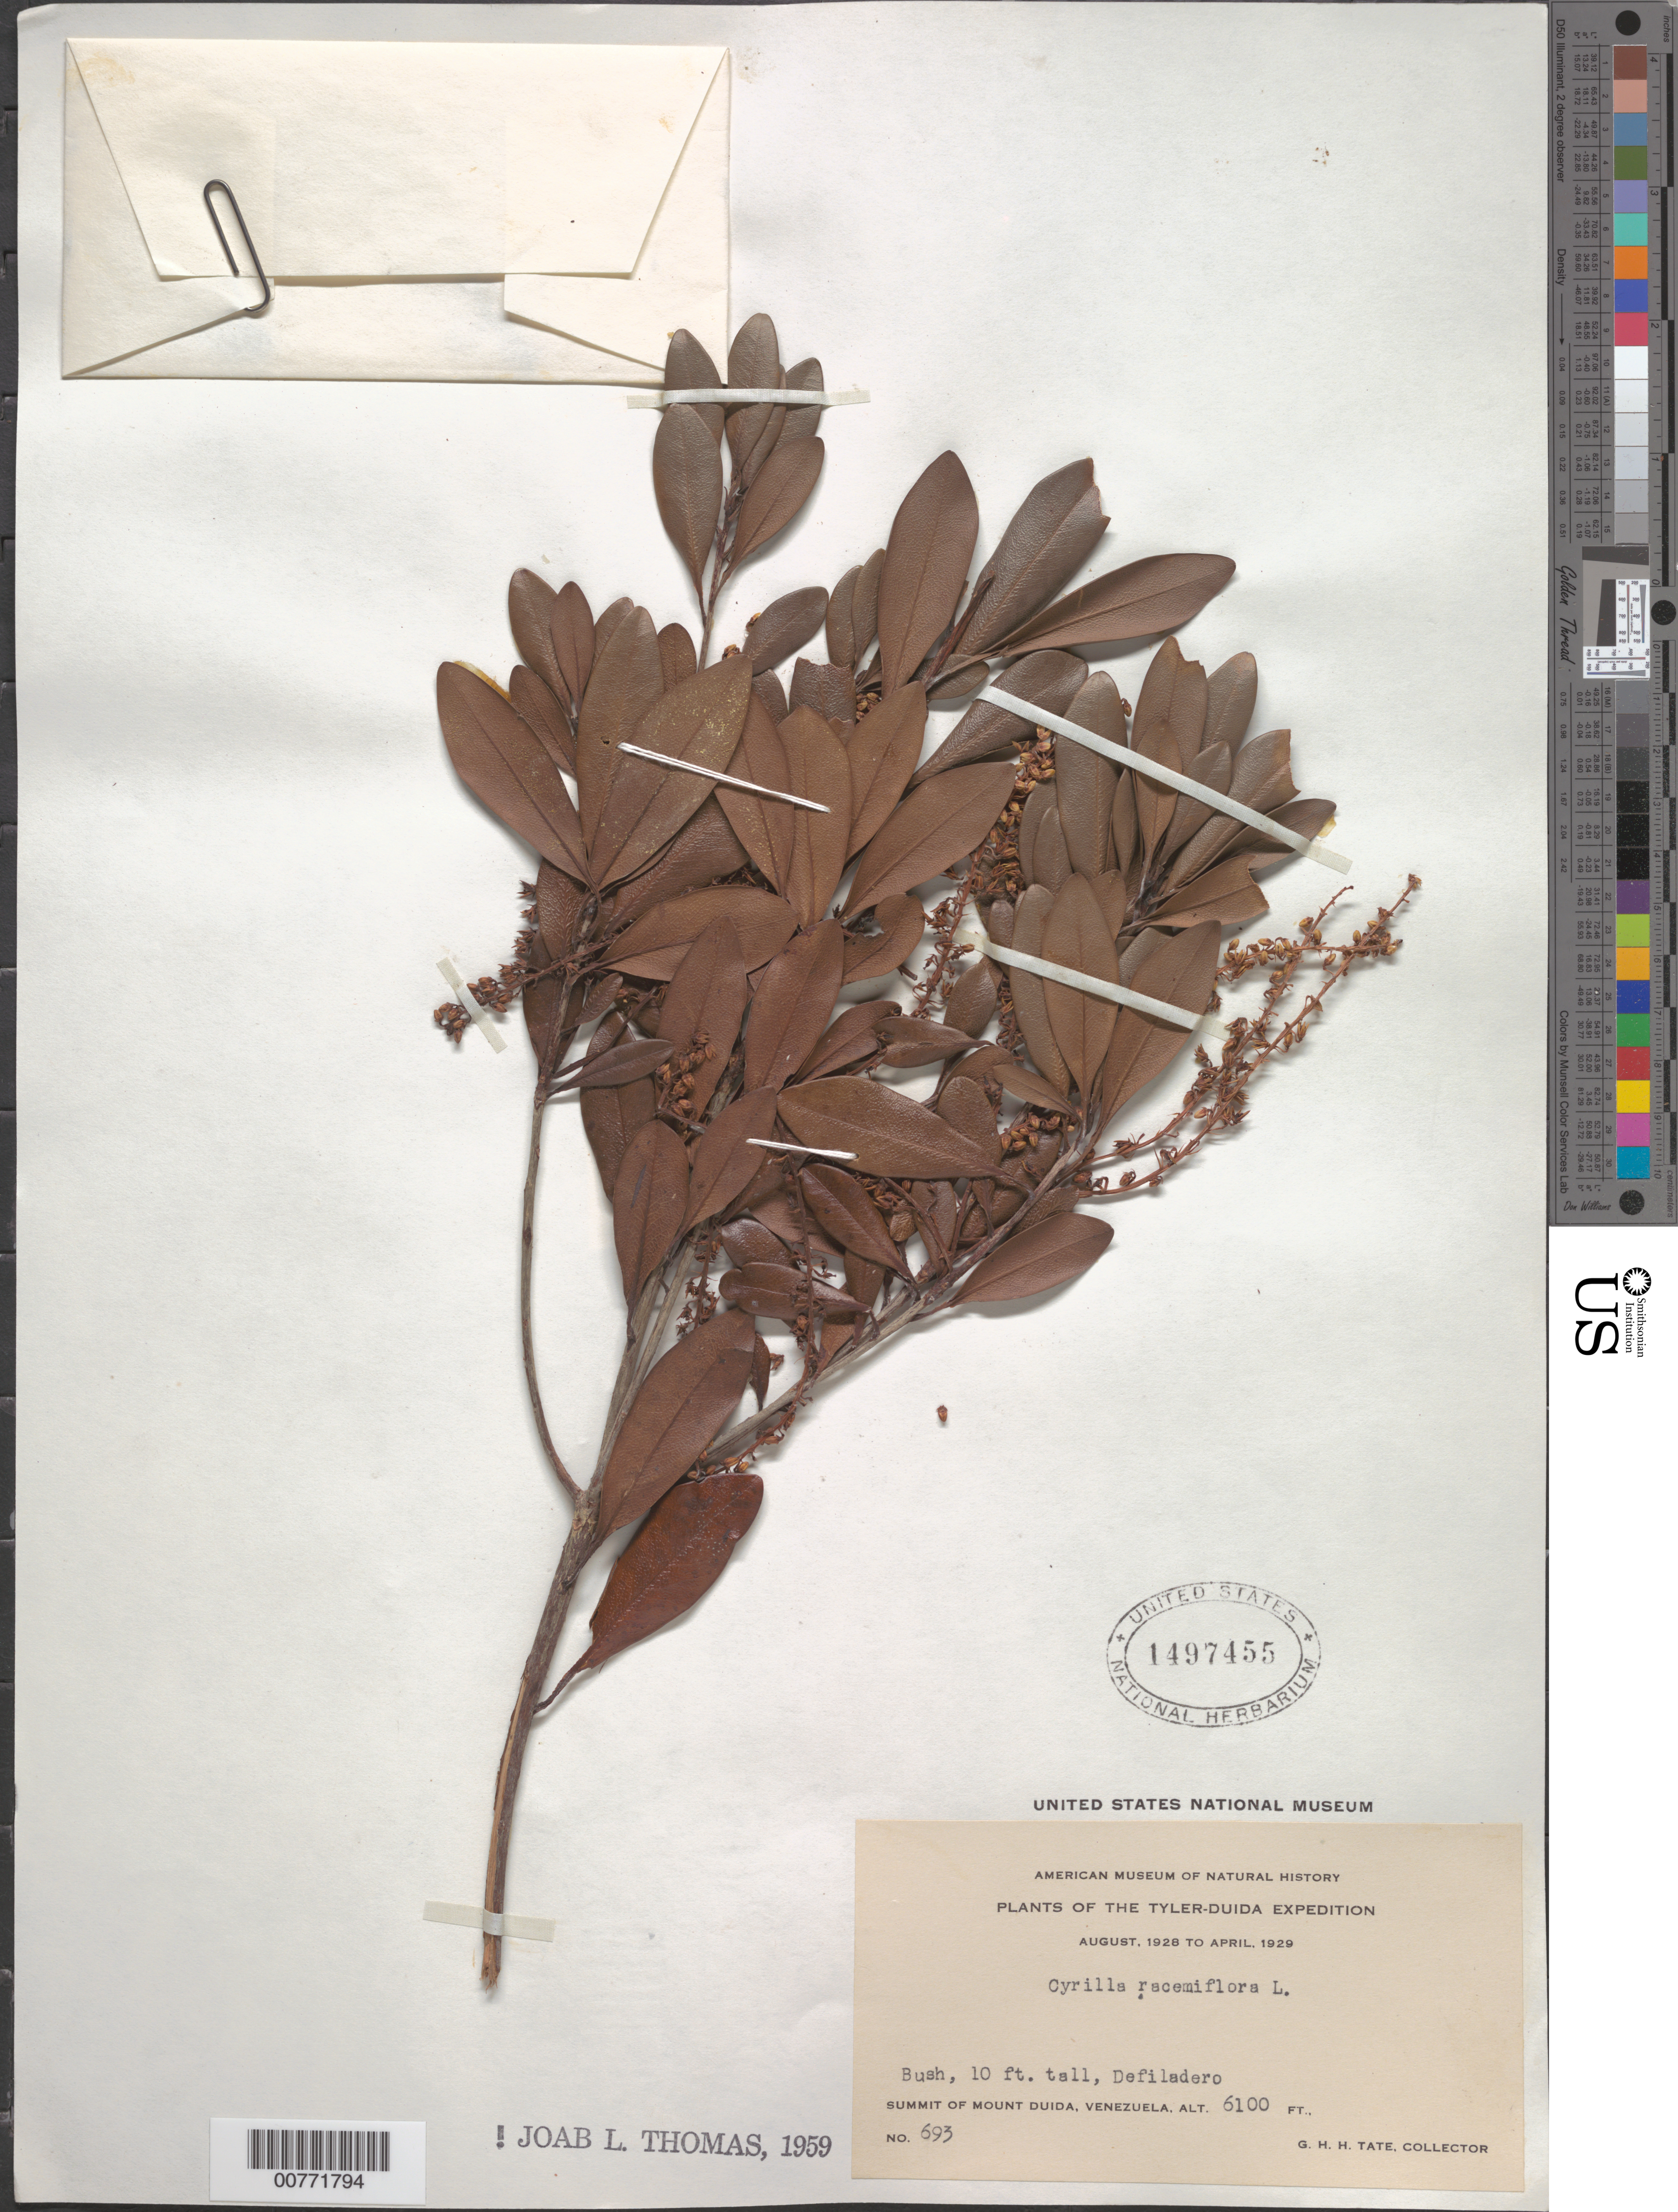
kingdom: Plantae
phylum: Tracheophyta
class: Magnoliopsida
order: Ericales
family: Cyrillaceae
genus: Cyrilla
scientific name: Cyrilla racemiflora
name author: L.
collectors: G. H. H.Tate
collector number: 693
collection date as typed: Aug-28 to Apr-29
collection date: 1928-08/1929-04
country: Venezuela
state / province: Amazonas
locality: Mount Duida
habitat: Summit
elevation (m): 1859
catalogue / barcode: US 1497455